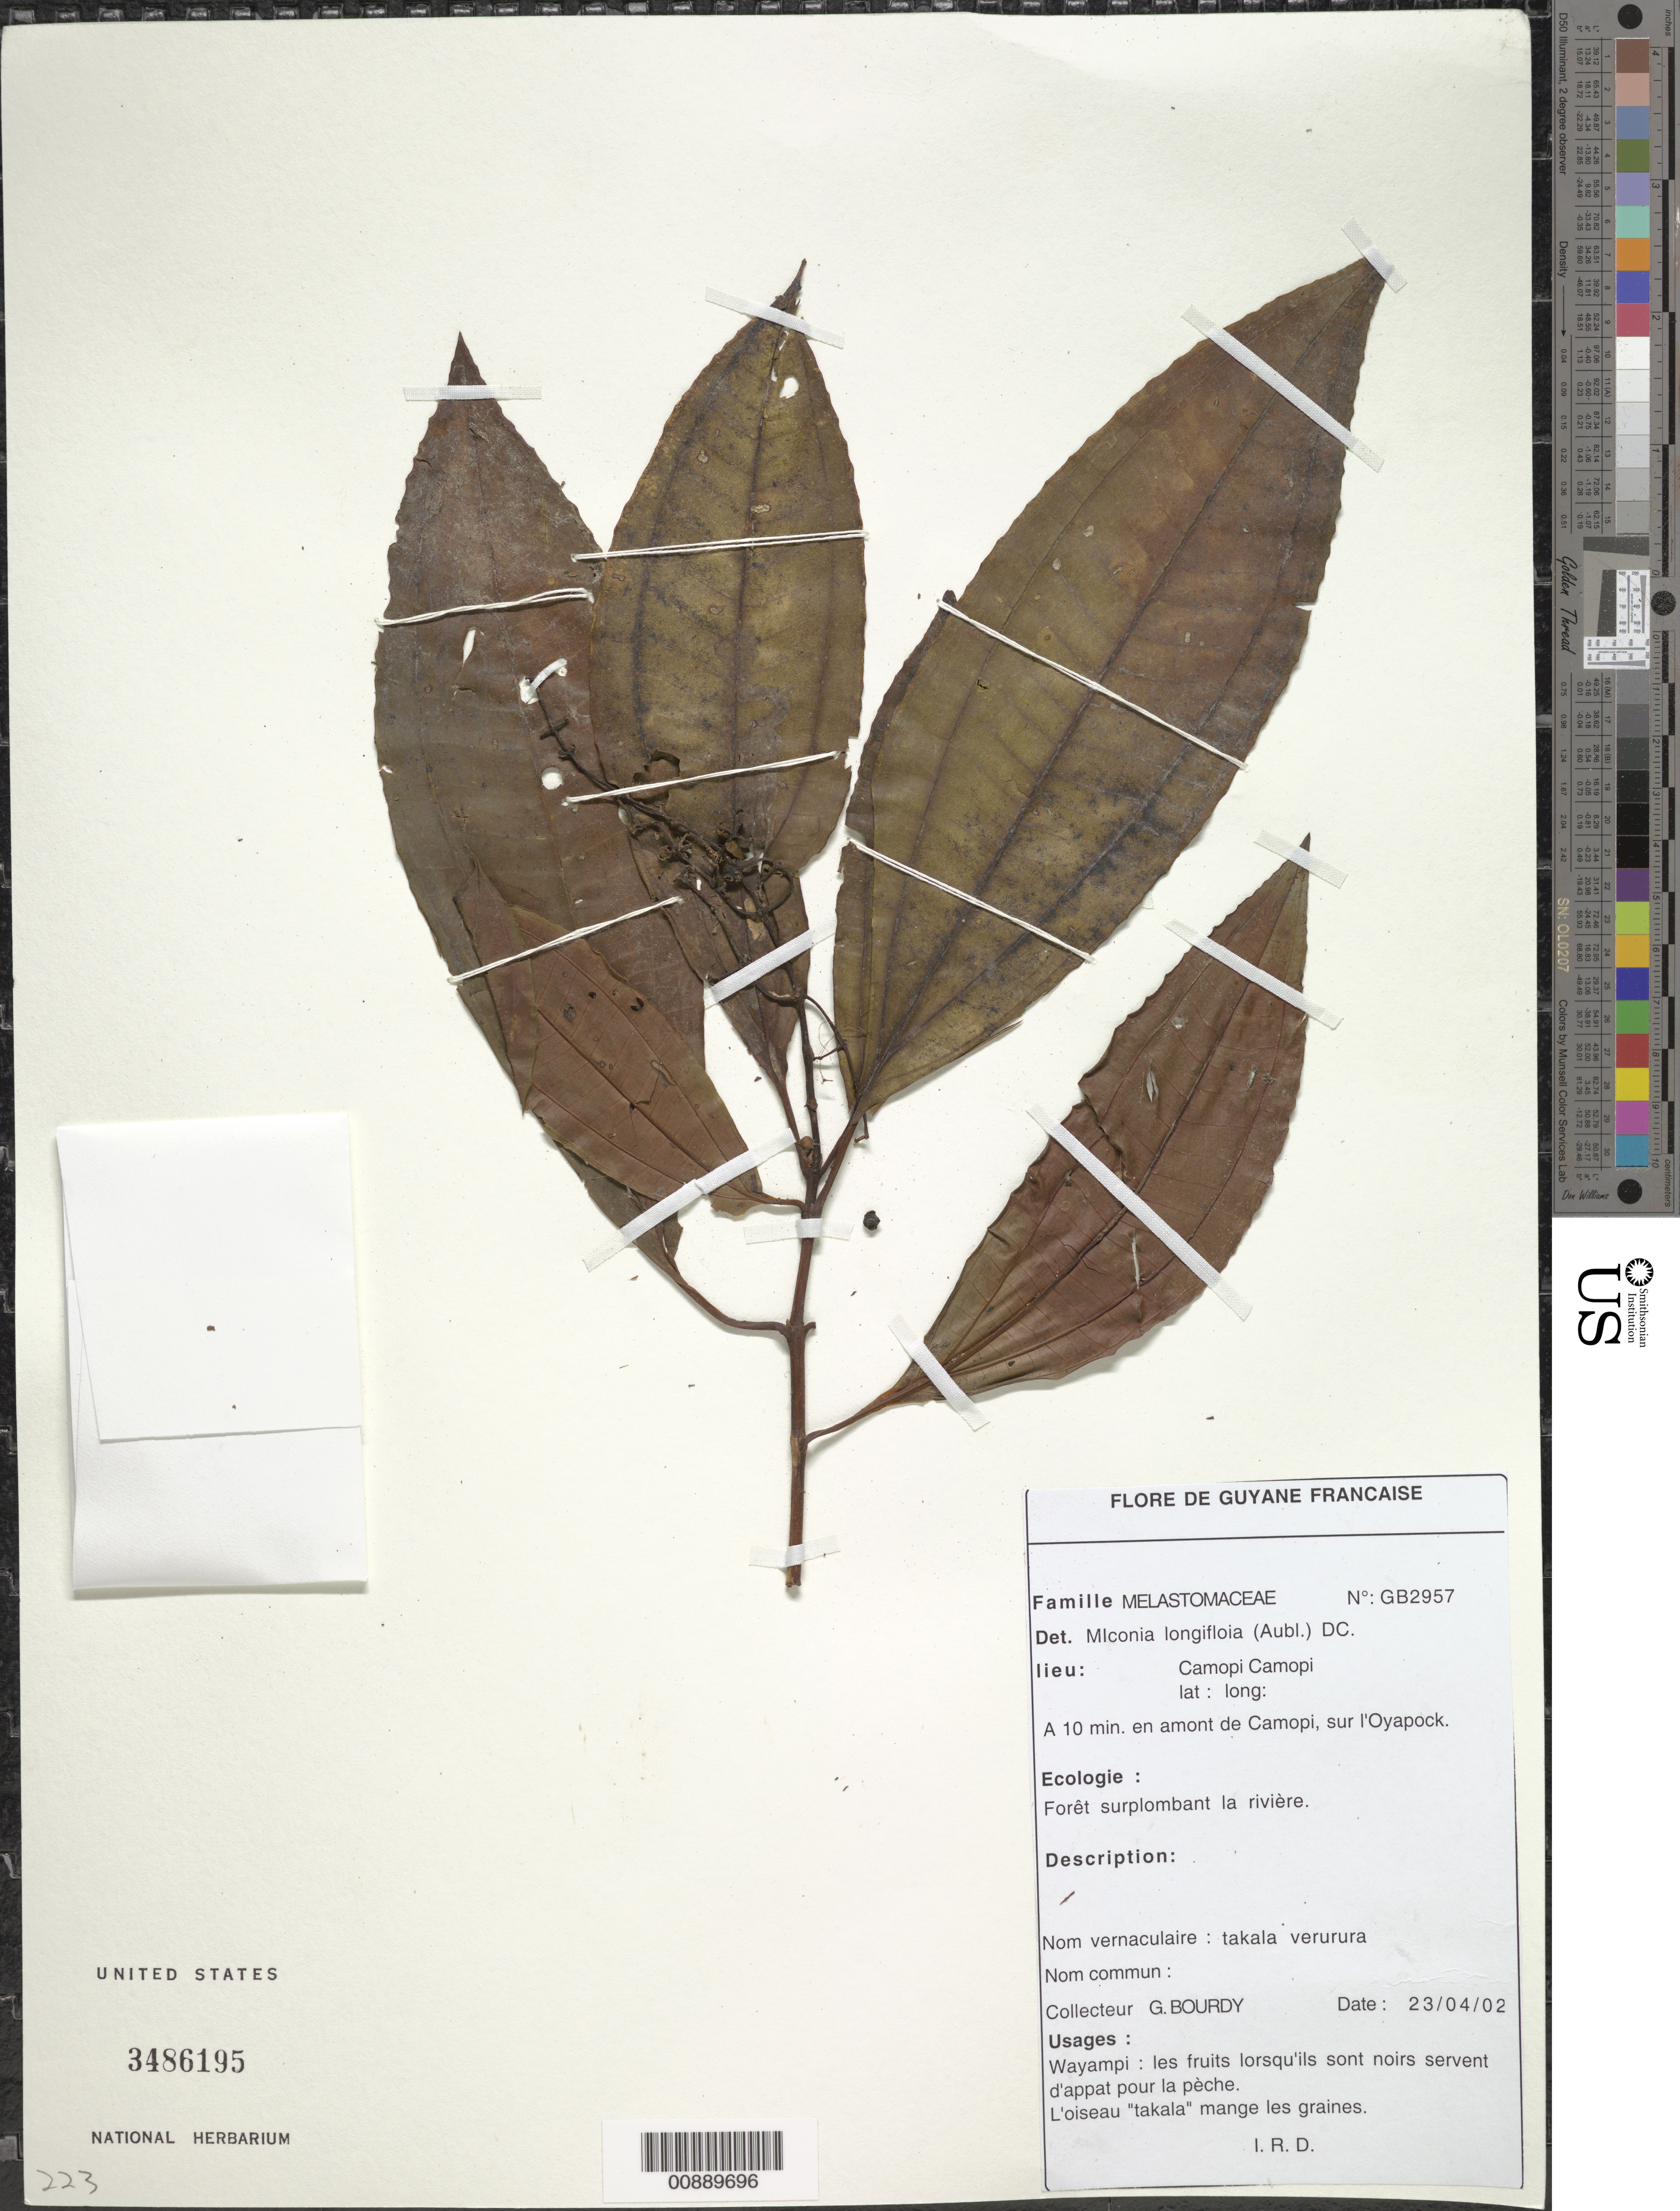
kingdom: Plantae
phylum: Tracheophyta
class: Magnoliopsida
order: Myrtales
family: Melastomataceae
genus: Miconia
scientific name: Miconia longifolia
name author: (Aubl.) DC.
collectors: G. Bourdy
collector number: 2957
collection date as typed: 23-Apr-02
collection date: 2002-04-23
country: French Guiana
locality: Camopi Camopi, 10 min. (by boat) upstream of Camopi, sur l'Oyapock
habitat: Forêt surplombant la rivière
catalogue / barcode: US 3486195